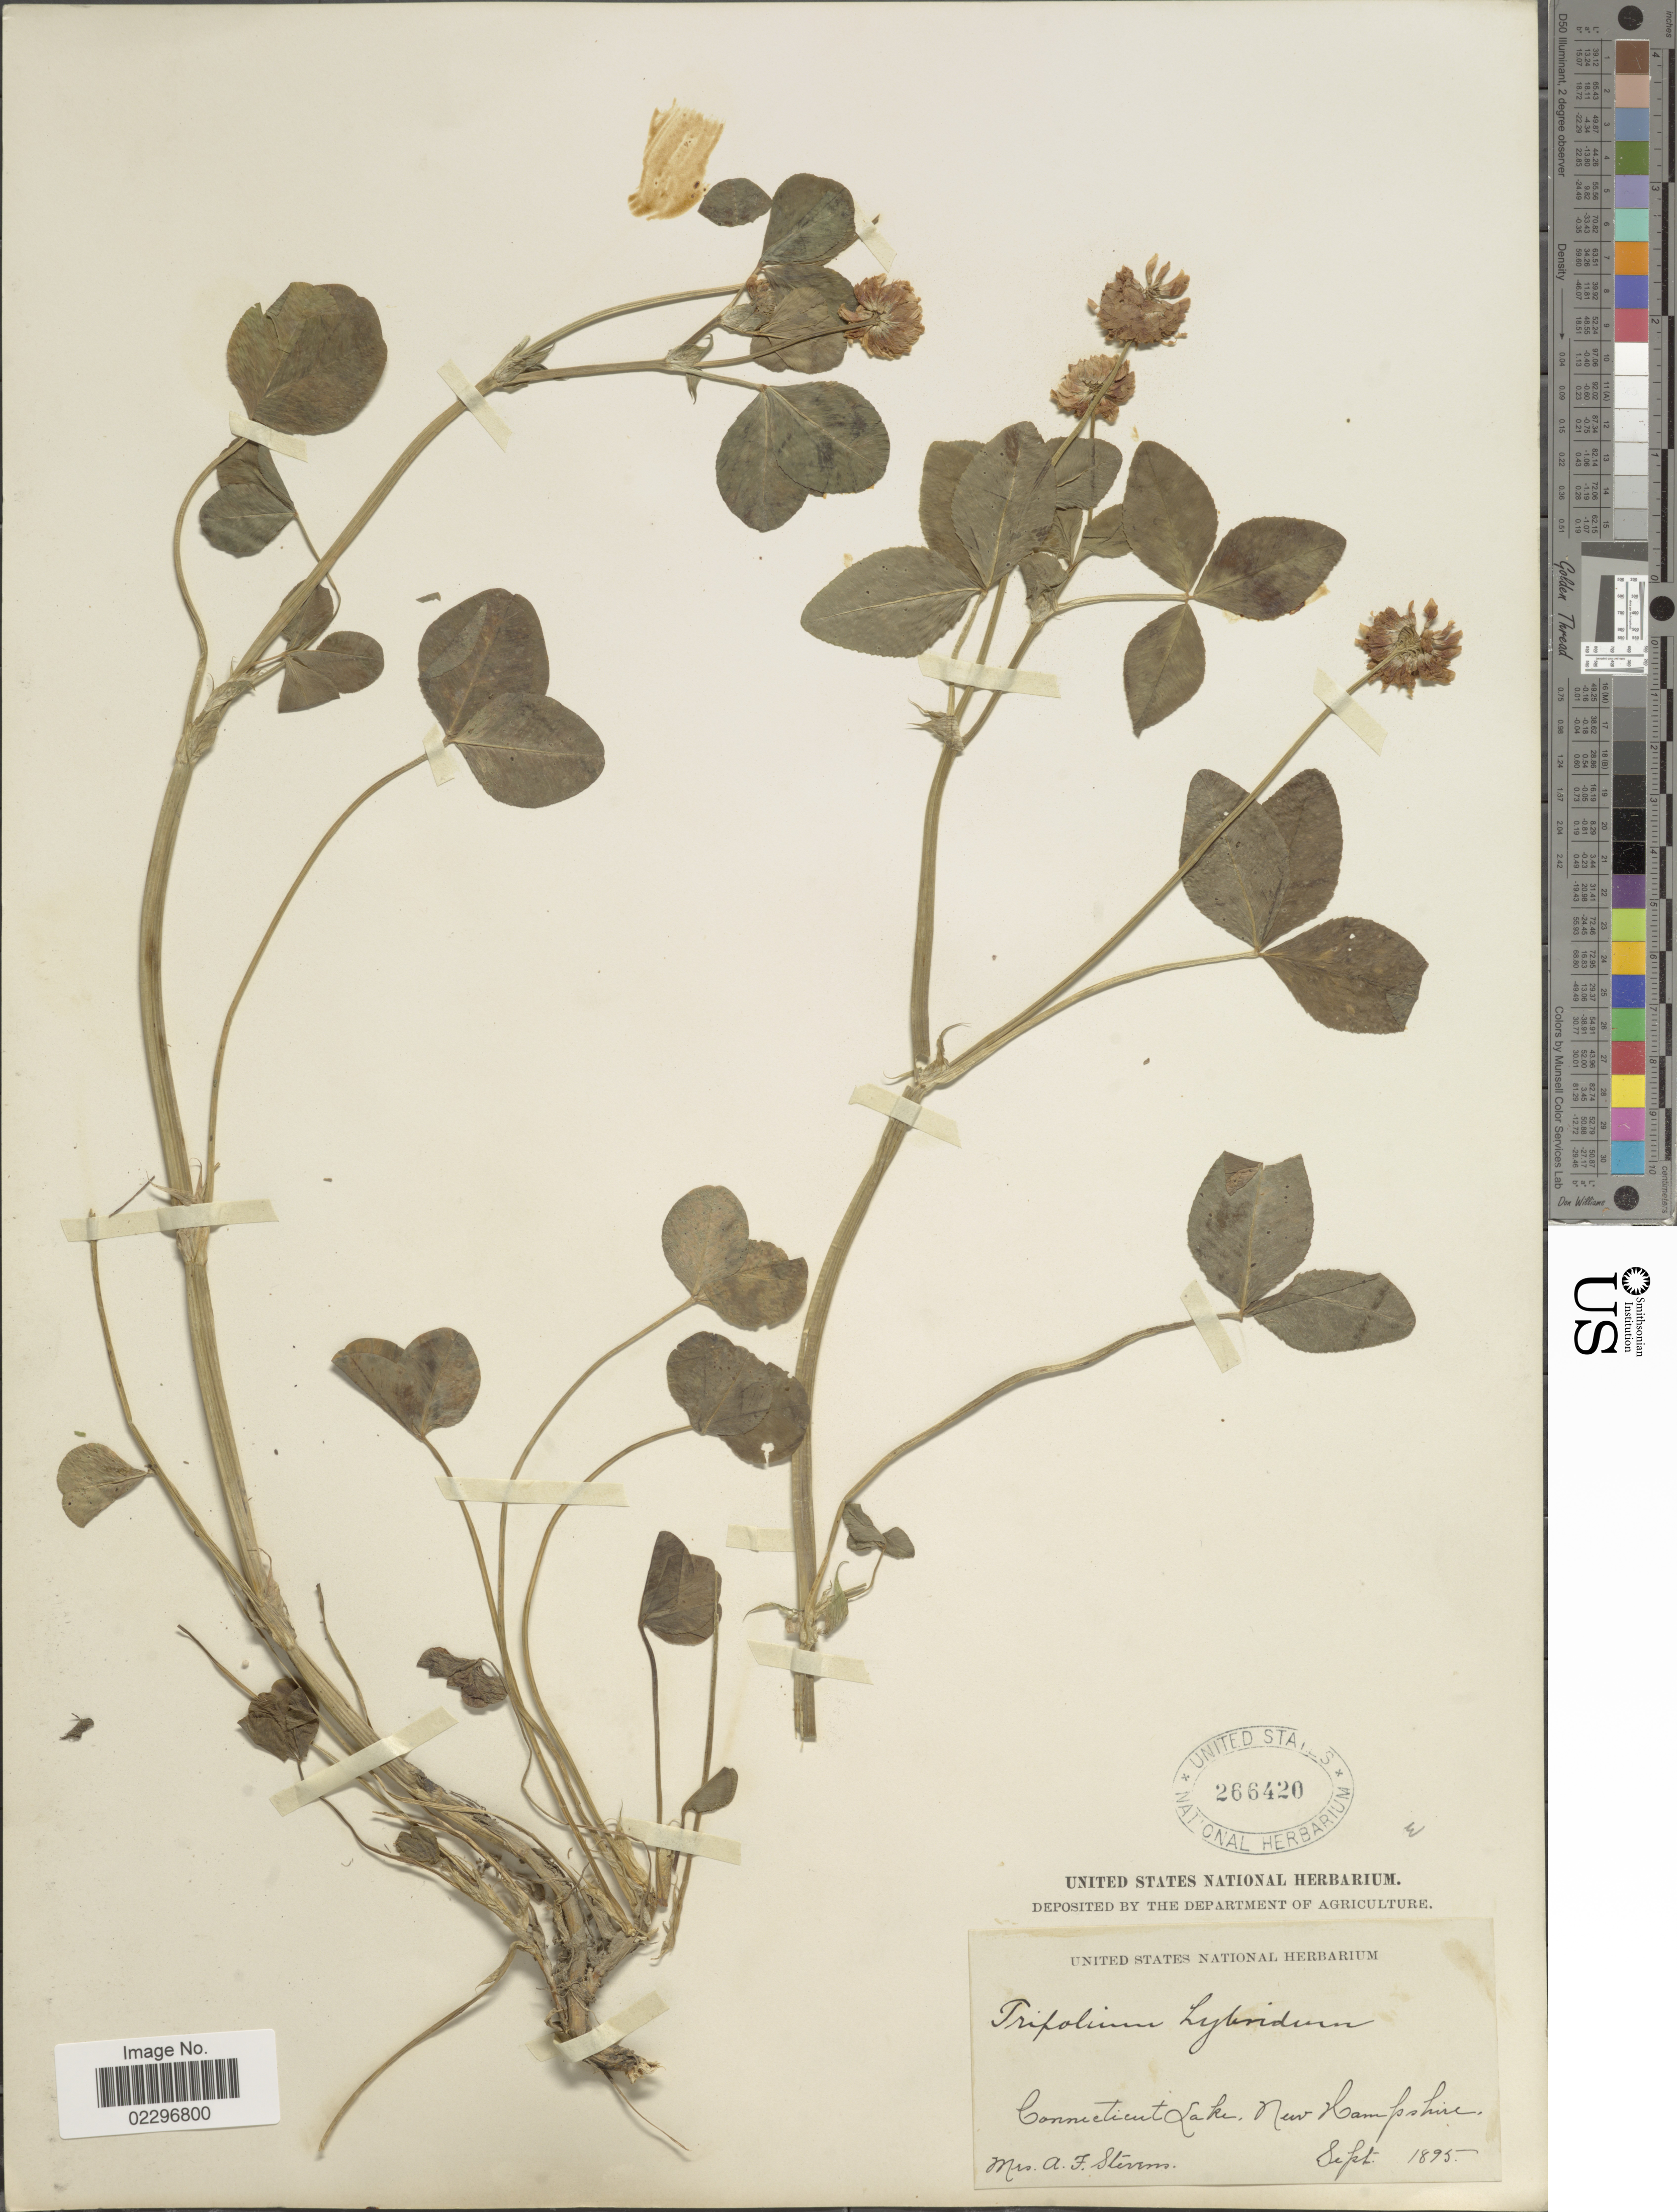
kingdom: Plantae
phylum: Tracheophyta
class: Magnoliopsida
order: Fabales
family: Fabaceae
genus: Trifolium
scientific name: Trifolium hybridum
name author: L.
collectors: A. F. Stevens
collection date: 1895-09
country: United States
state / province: New Hampshire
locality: Connecticut Lake.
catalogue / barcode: US 266420